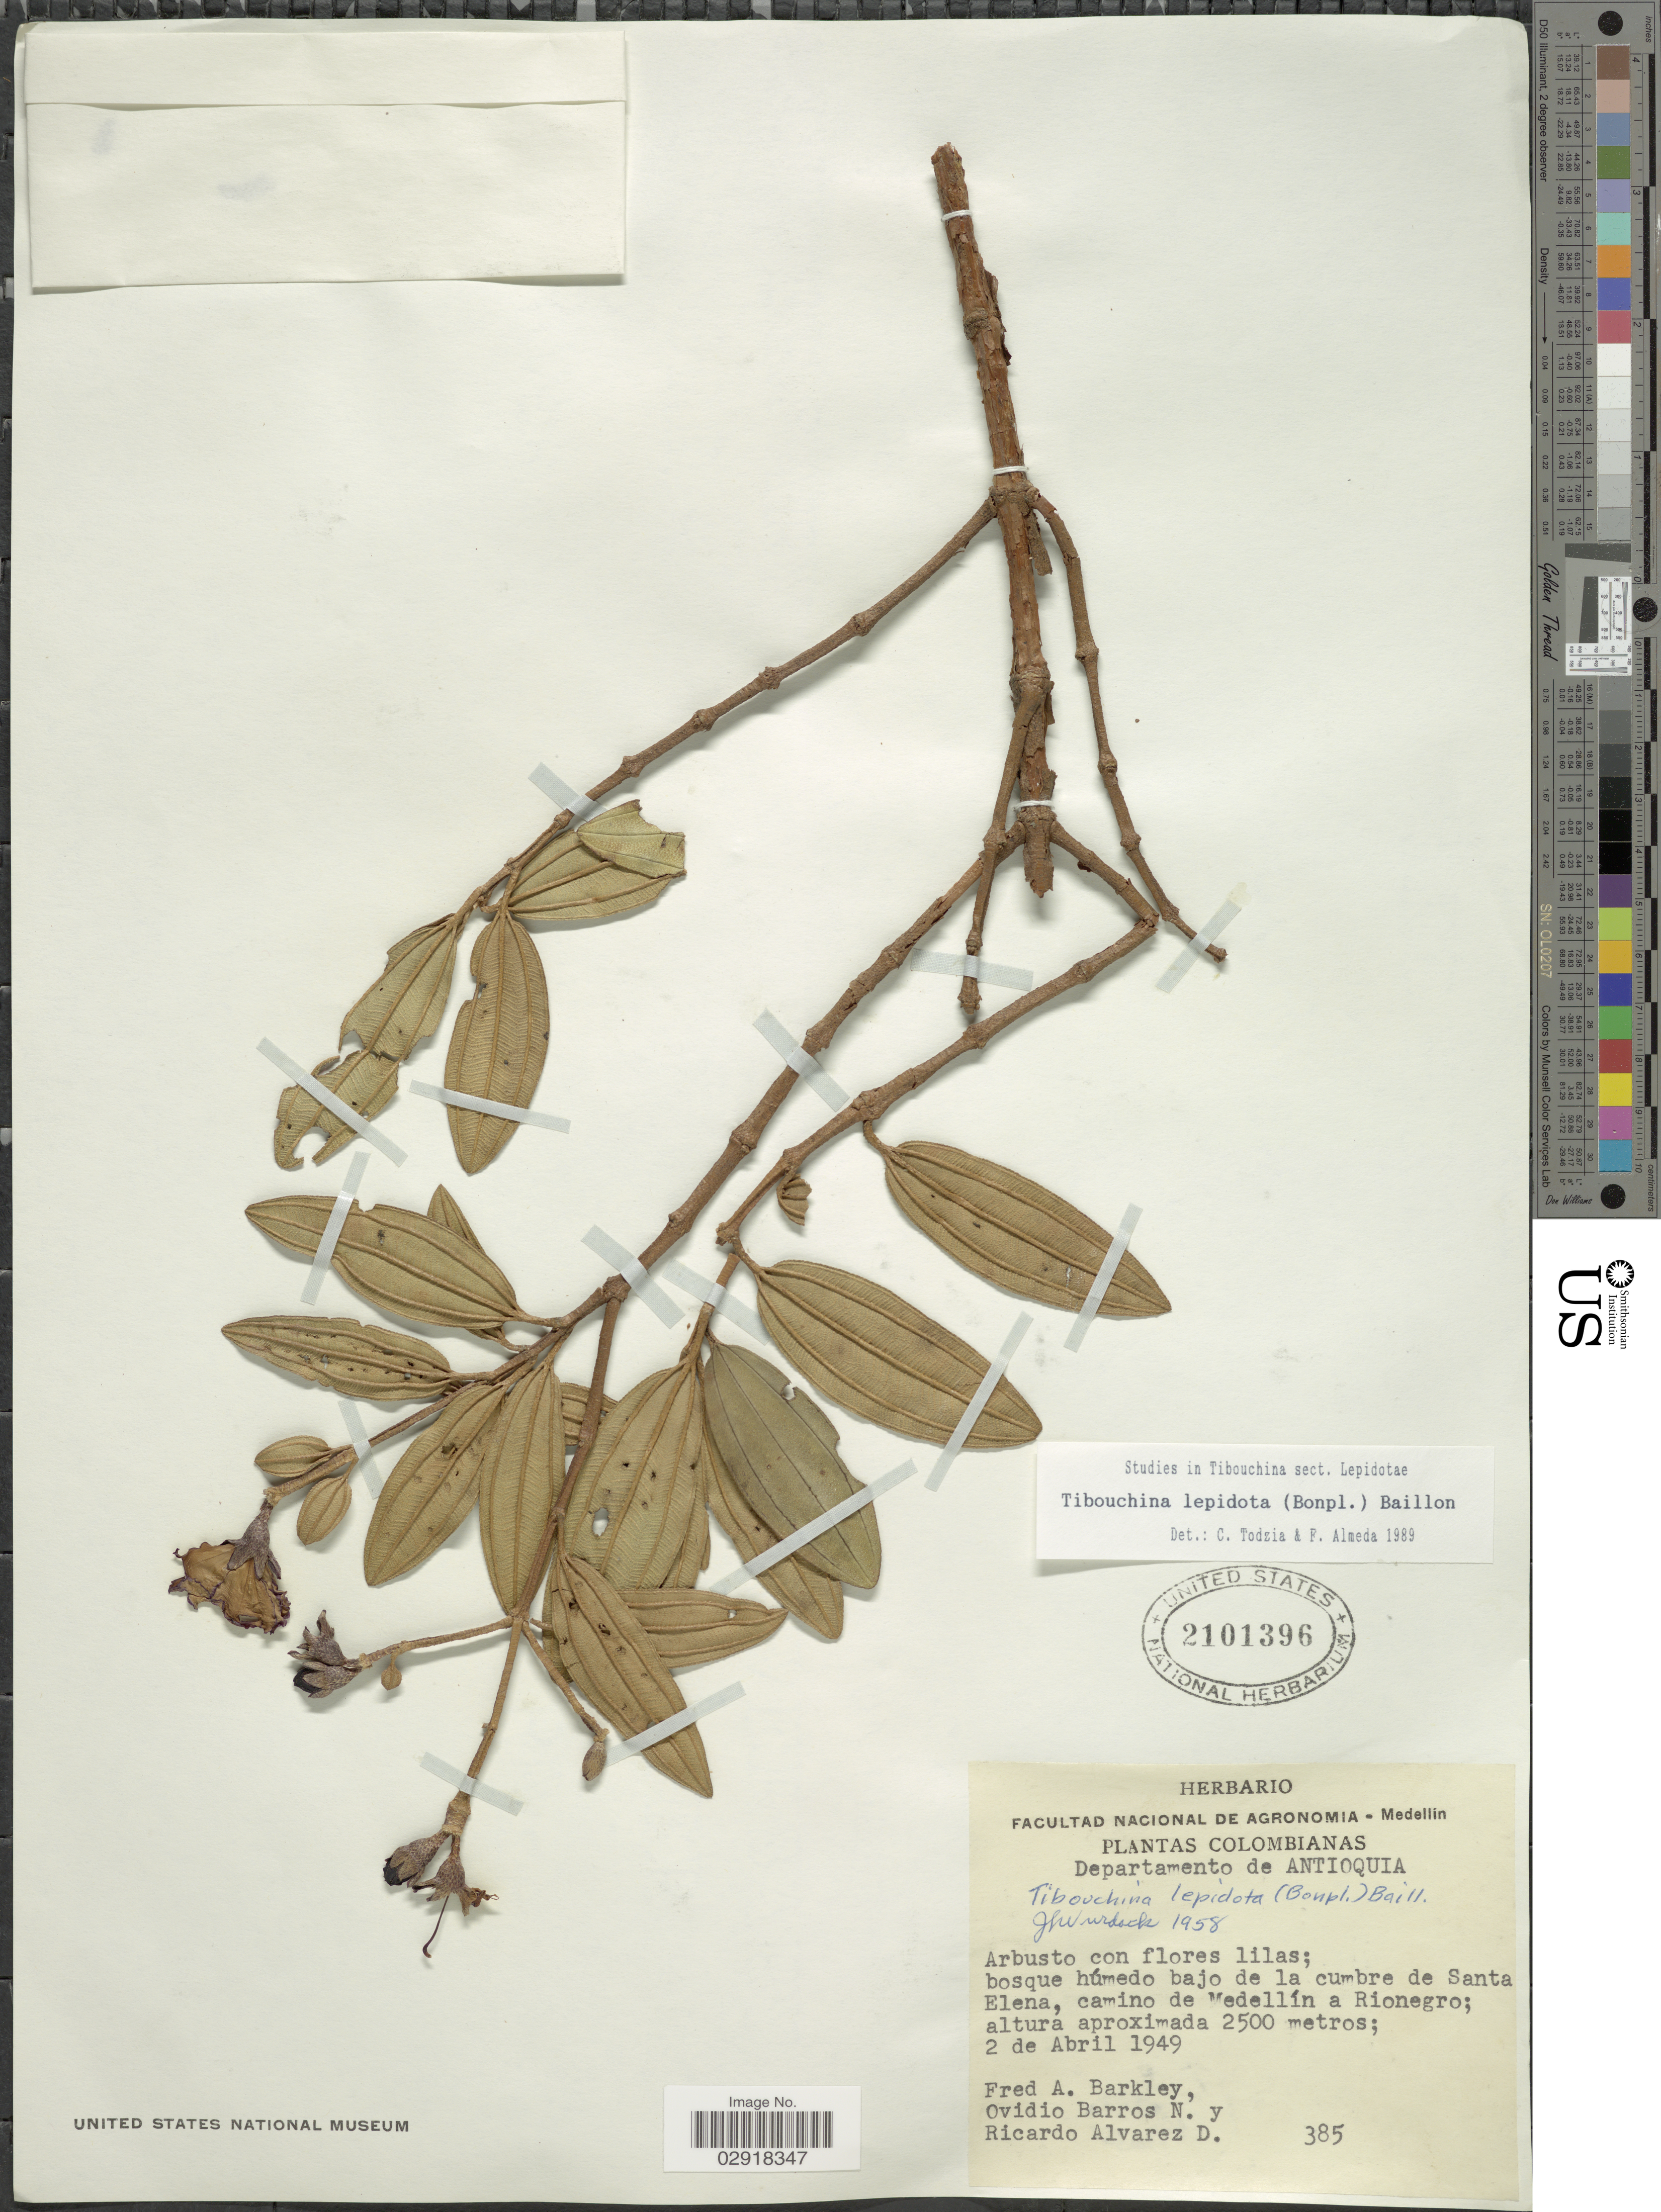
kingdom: Plantae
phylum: Tracheophyta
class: Magnoliopsida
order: Myrtales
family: Melastomataceae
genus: Andesanthus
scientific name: Andesanthus lepidotus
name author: (Humb. & Bonpl.) P.J.F. Guim. & Michelang.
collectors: F. A. Barkley, O. Barros N. & R. Álvarez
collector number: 385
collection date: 1949-04-02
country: Colombia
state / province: Antioquia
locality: Departamento de Antioquia, bosque húmedo bajo de la cumbre de Santa Elena, camino de Medellín a Rionegro.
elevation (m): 2500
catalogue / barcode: US 2101396